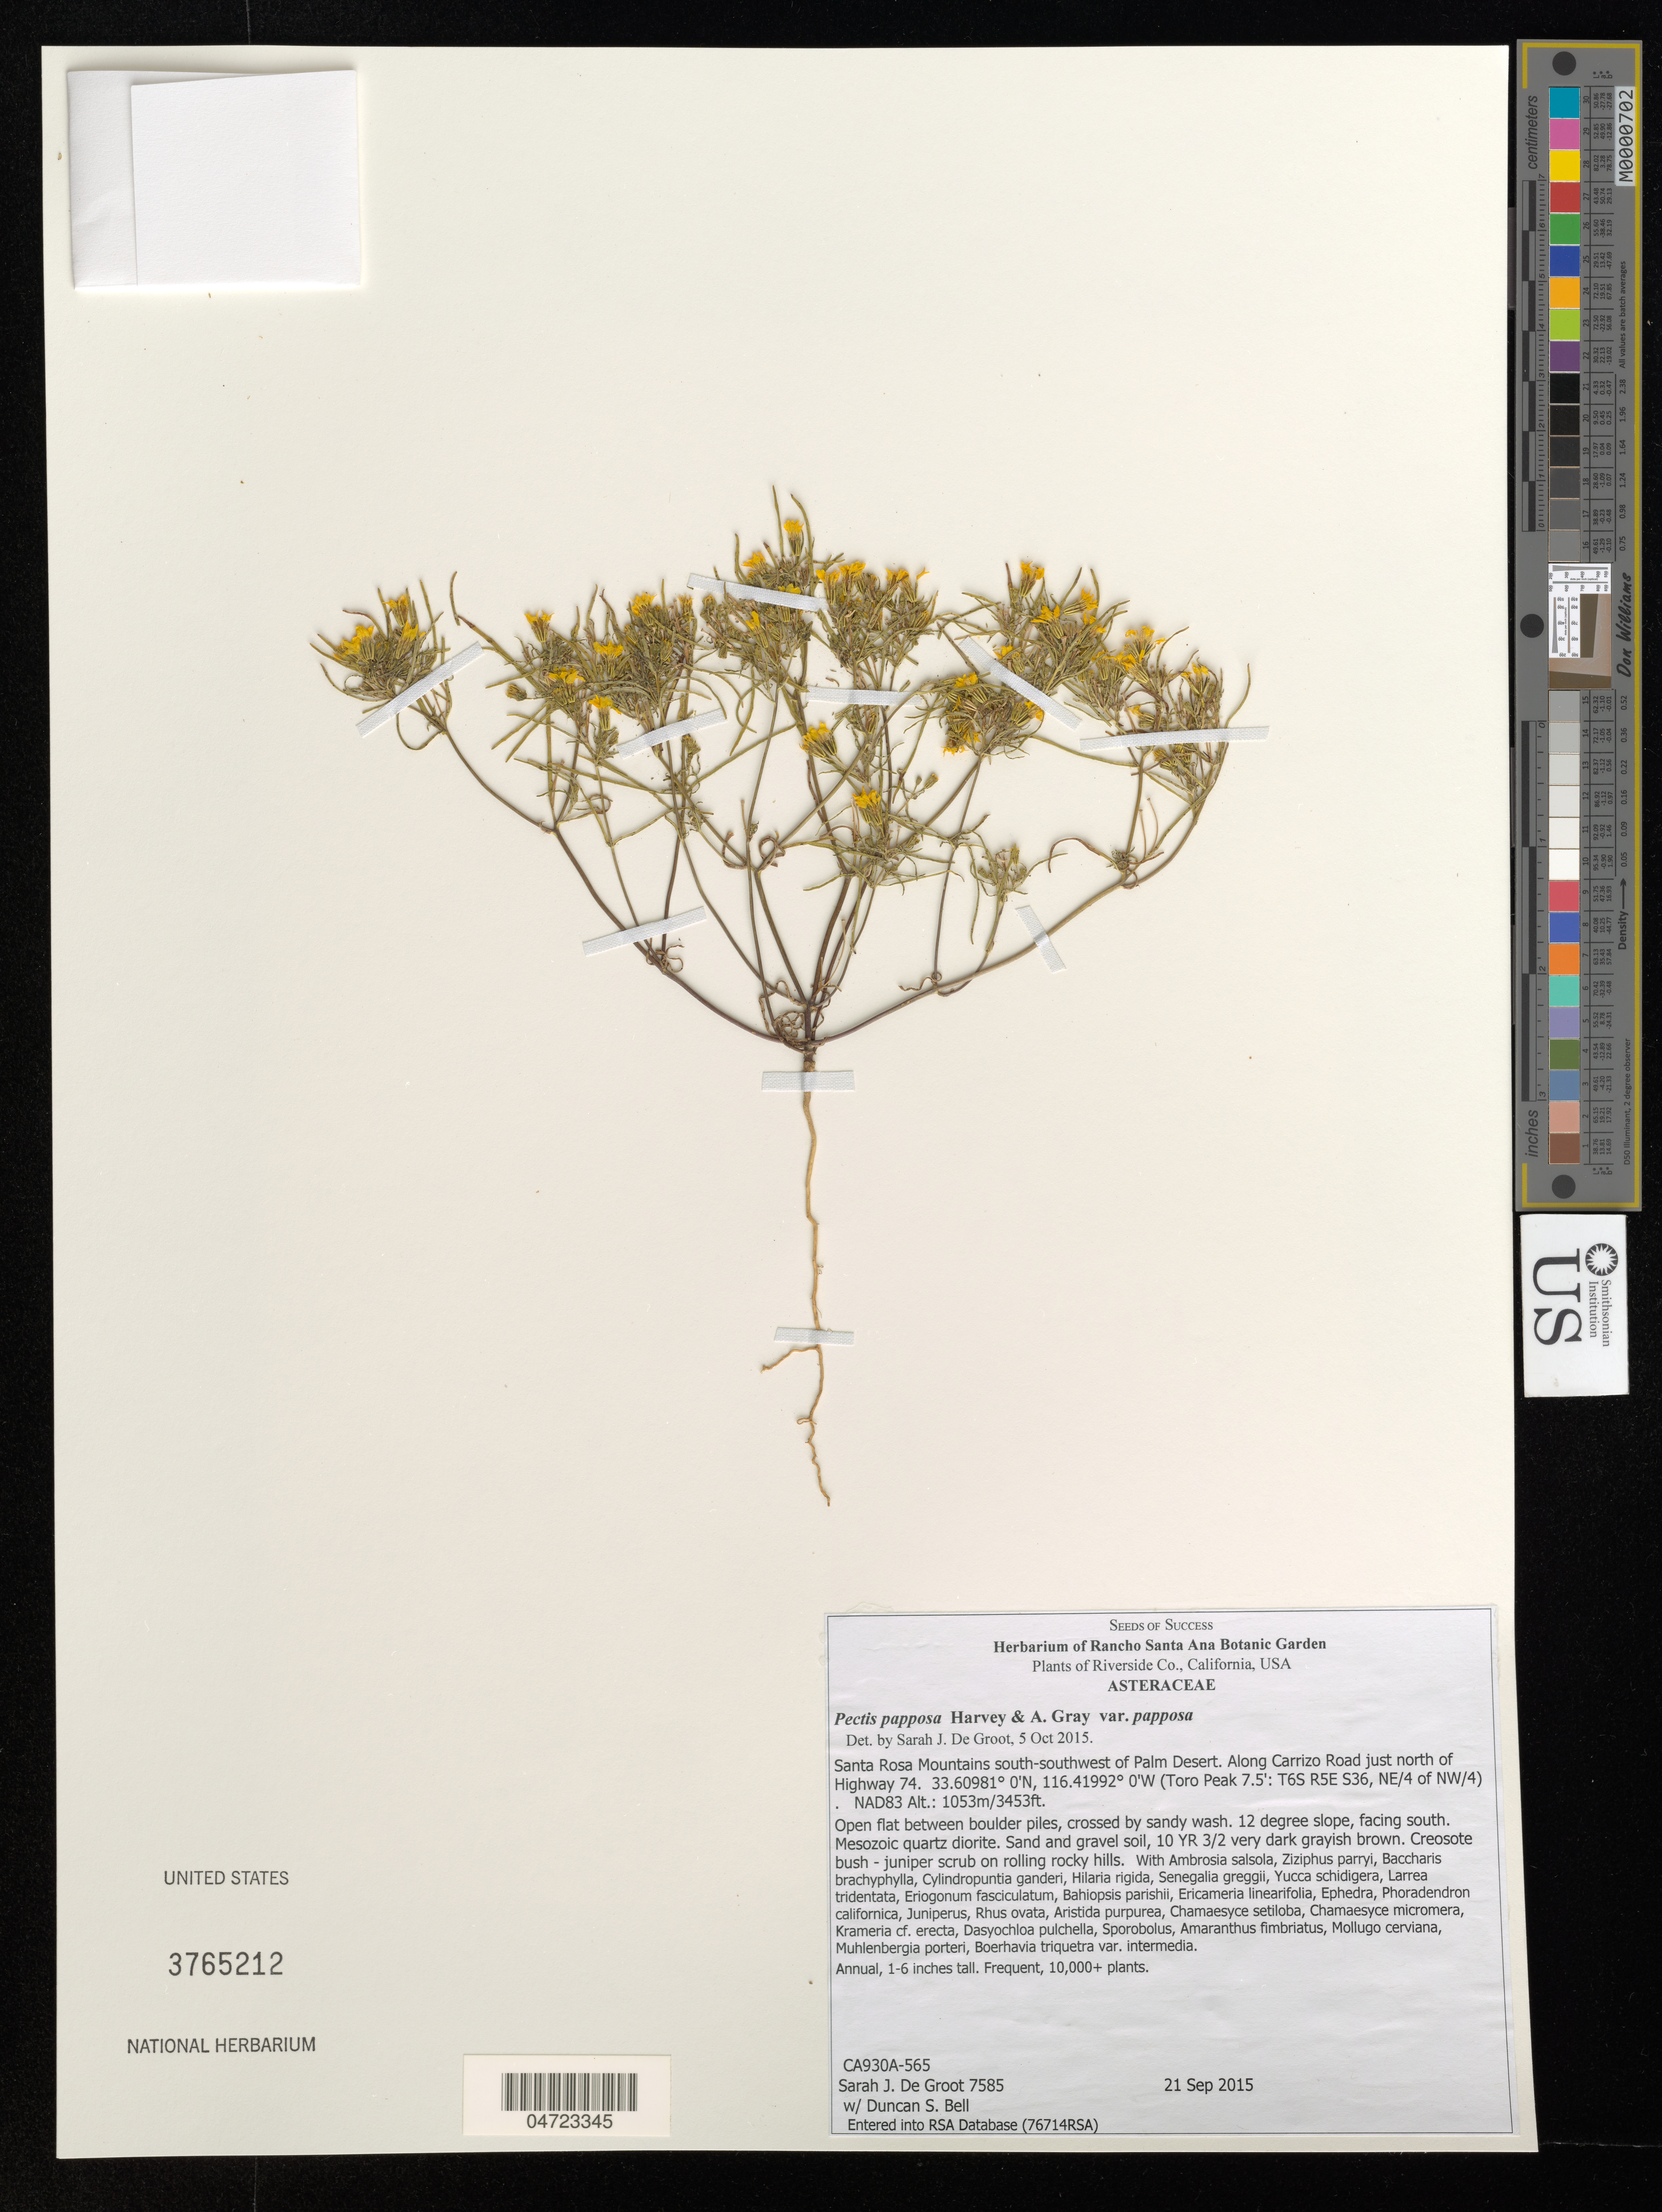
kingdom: Plantae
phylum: Tracheophyta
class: Magnoliopsida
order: Asterales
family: Asteraceae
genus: Pectis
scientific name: Pectis papposa var. papposa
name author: Harv. & A. Gray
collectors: S. De Groot & D. S. Bell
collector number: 7585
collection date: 2015-09-21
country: United States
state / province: California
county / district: Riverside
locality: Riverside Co. Santa Rosa Mountains south-southwest of Palm Desert. Along Carrizo Road just north of Highway 74. (Toro Peak 7.5': T6S R5E S36, NE/4 of NW/4).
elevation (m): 1053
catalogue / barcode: US 3765212